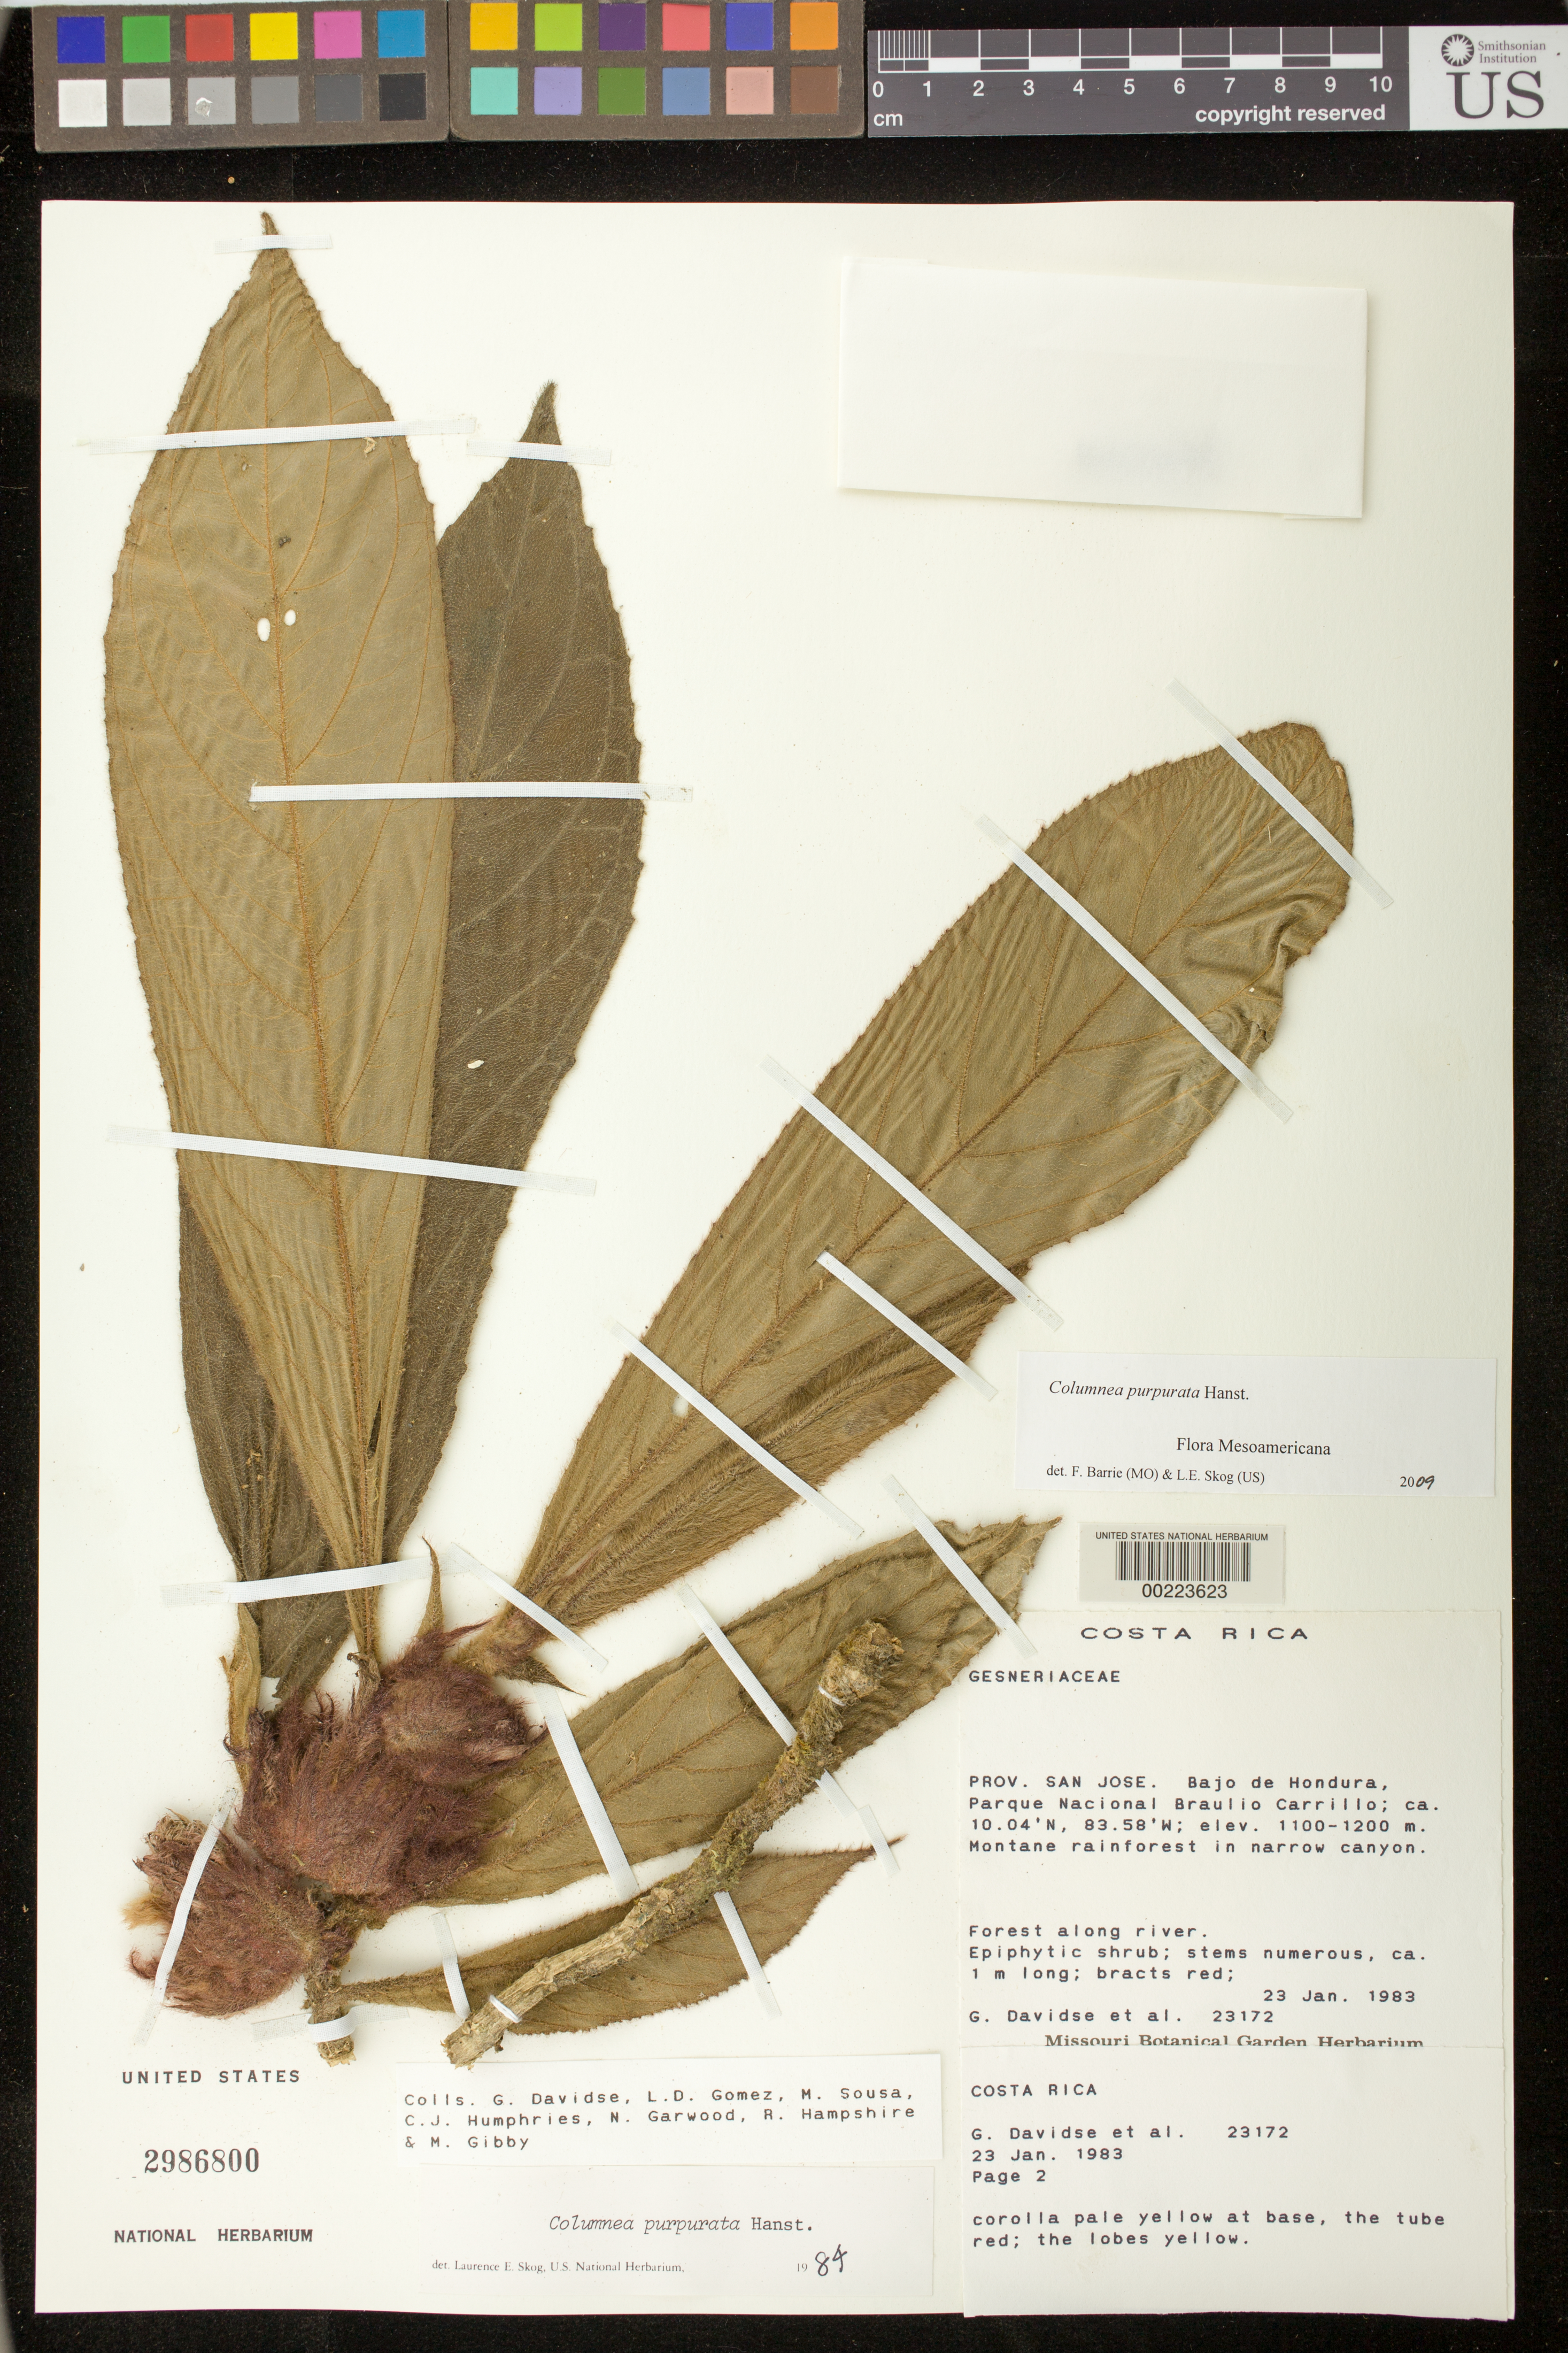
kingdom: Plantae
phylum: Tracheophyta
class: Magnoliopsida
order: Lamiales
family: Gesneriaceae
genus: Columnea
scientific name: Columnea purpurata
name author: Hanst.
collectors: G. Davidse, L. D. Gómez, M. Sousa, C. J. Humphries, N. C. Garwood, R. Hampshire & M. Gibby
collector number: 23172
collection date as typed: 23 Jan 1983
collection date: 1983-01-23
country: Costa Rica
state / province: San José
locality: Bajo de Hondura, Parque Nacional Braulio Carrillo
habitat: Montane rainforest in narrow canyon, forest along river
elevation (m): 1100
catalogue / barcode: US 2986800